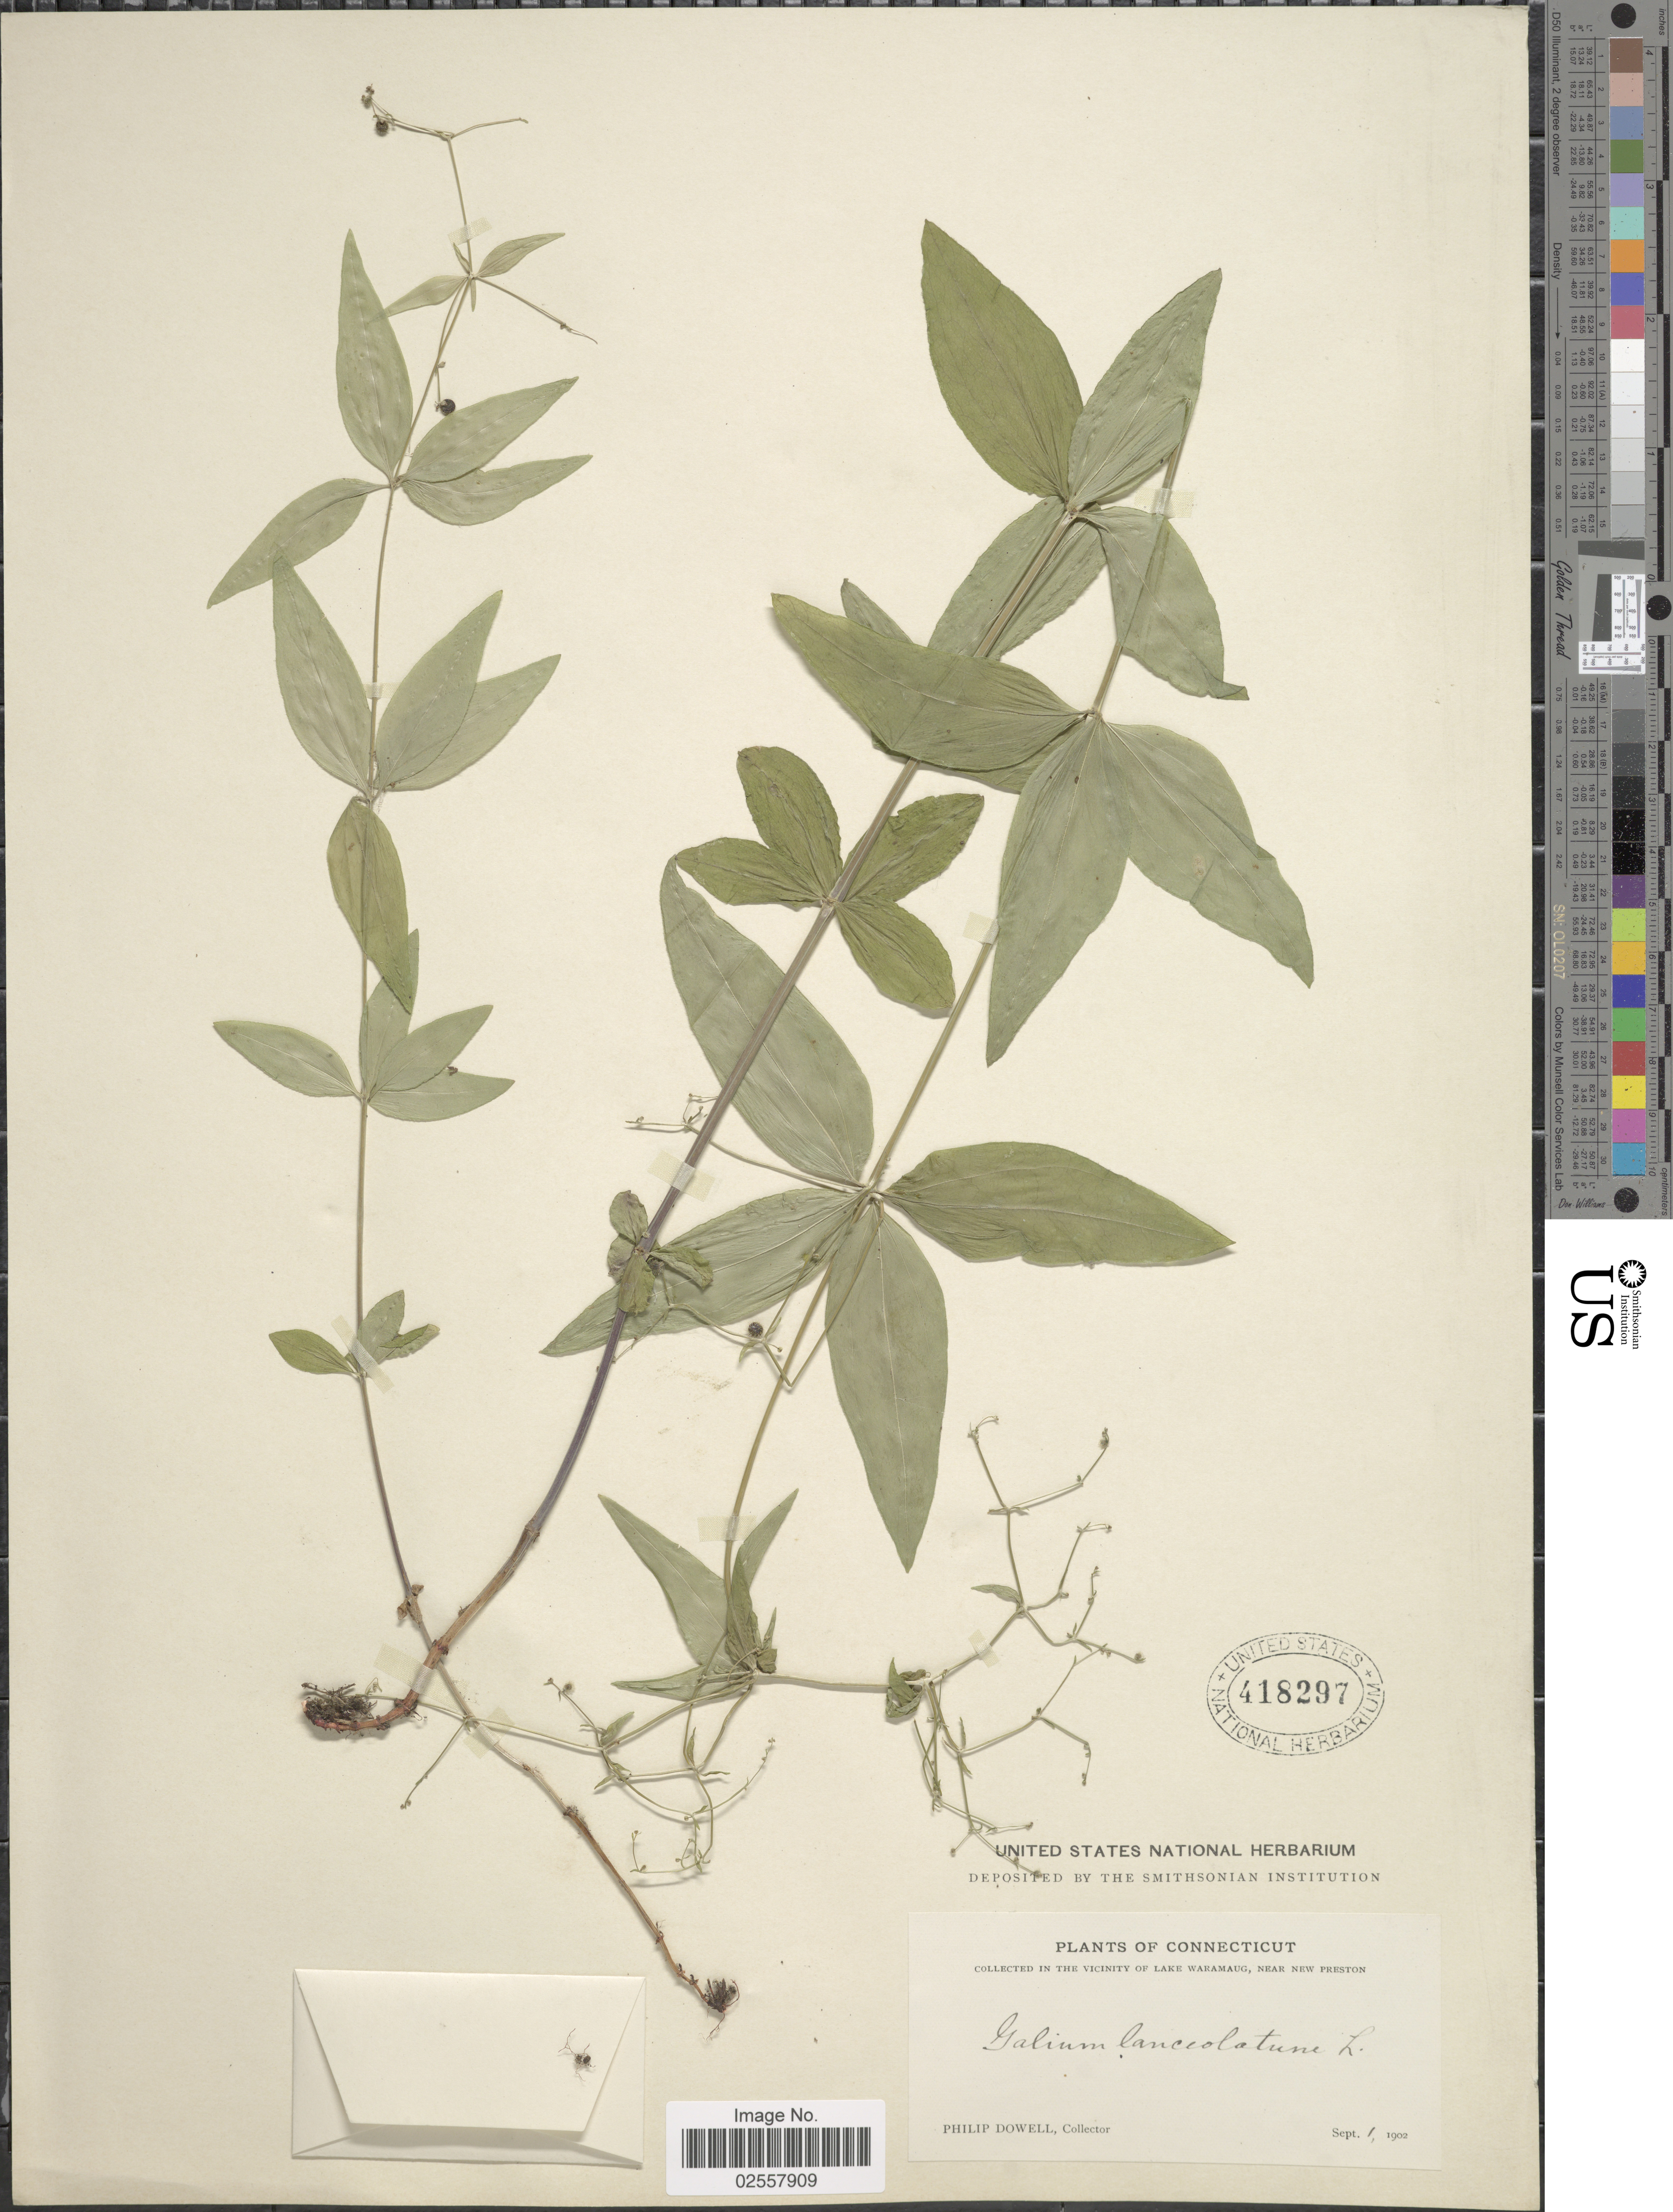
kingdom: Plantae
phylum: Tracheophyta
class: Magnoliopsida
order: Gentianales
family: Rubiaceae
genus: Galium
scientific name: Galium lanceolatum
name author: (Torr. & A. Gray) Torr.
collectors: P. Dowell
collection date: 1902-09-01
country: United States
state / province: Connecticut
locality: In the Vicinity of Lake Waramaug, near New Preston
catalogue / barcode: US 418297